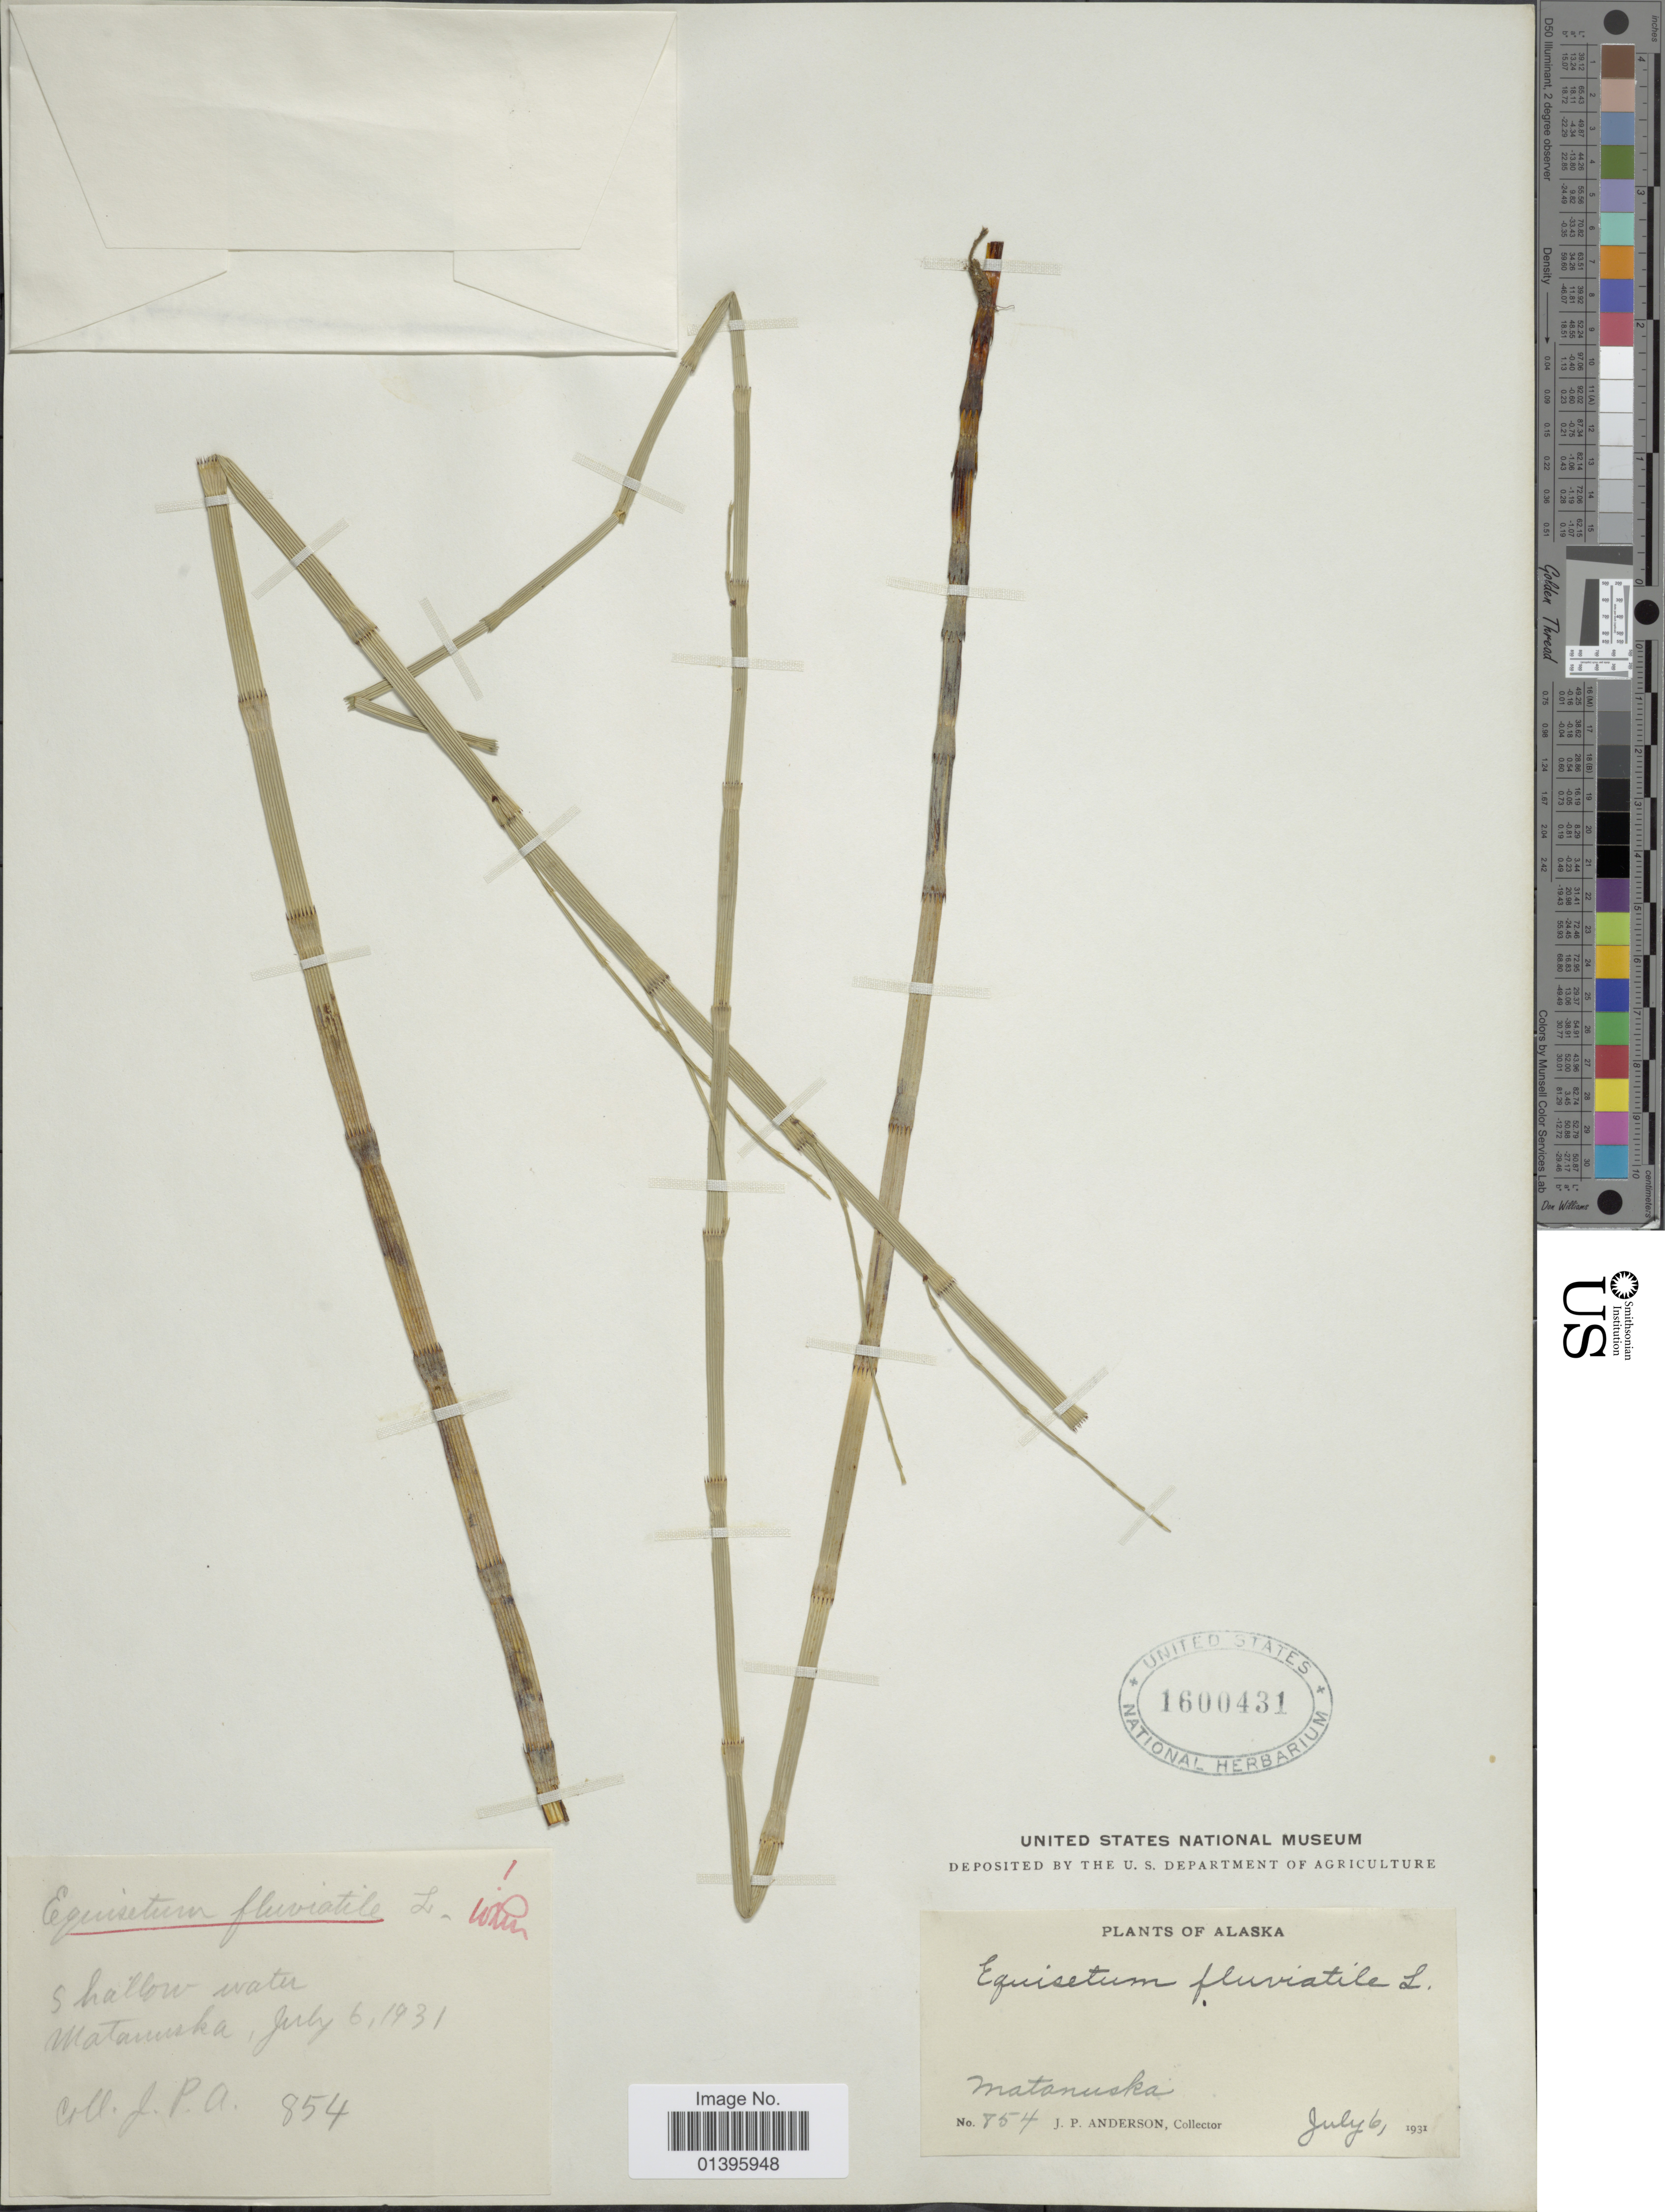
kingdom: Plantae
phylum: Tracheophyta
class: Polypodiopsida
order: Equisetales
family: Equisetaceae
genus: Equisetum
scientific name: Equisetum fluviatile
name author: L.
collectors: J. P. Anderson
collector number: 754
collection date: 1931-07-06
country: United States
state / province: Alaska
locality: Matanuska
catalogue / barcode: US 1600431